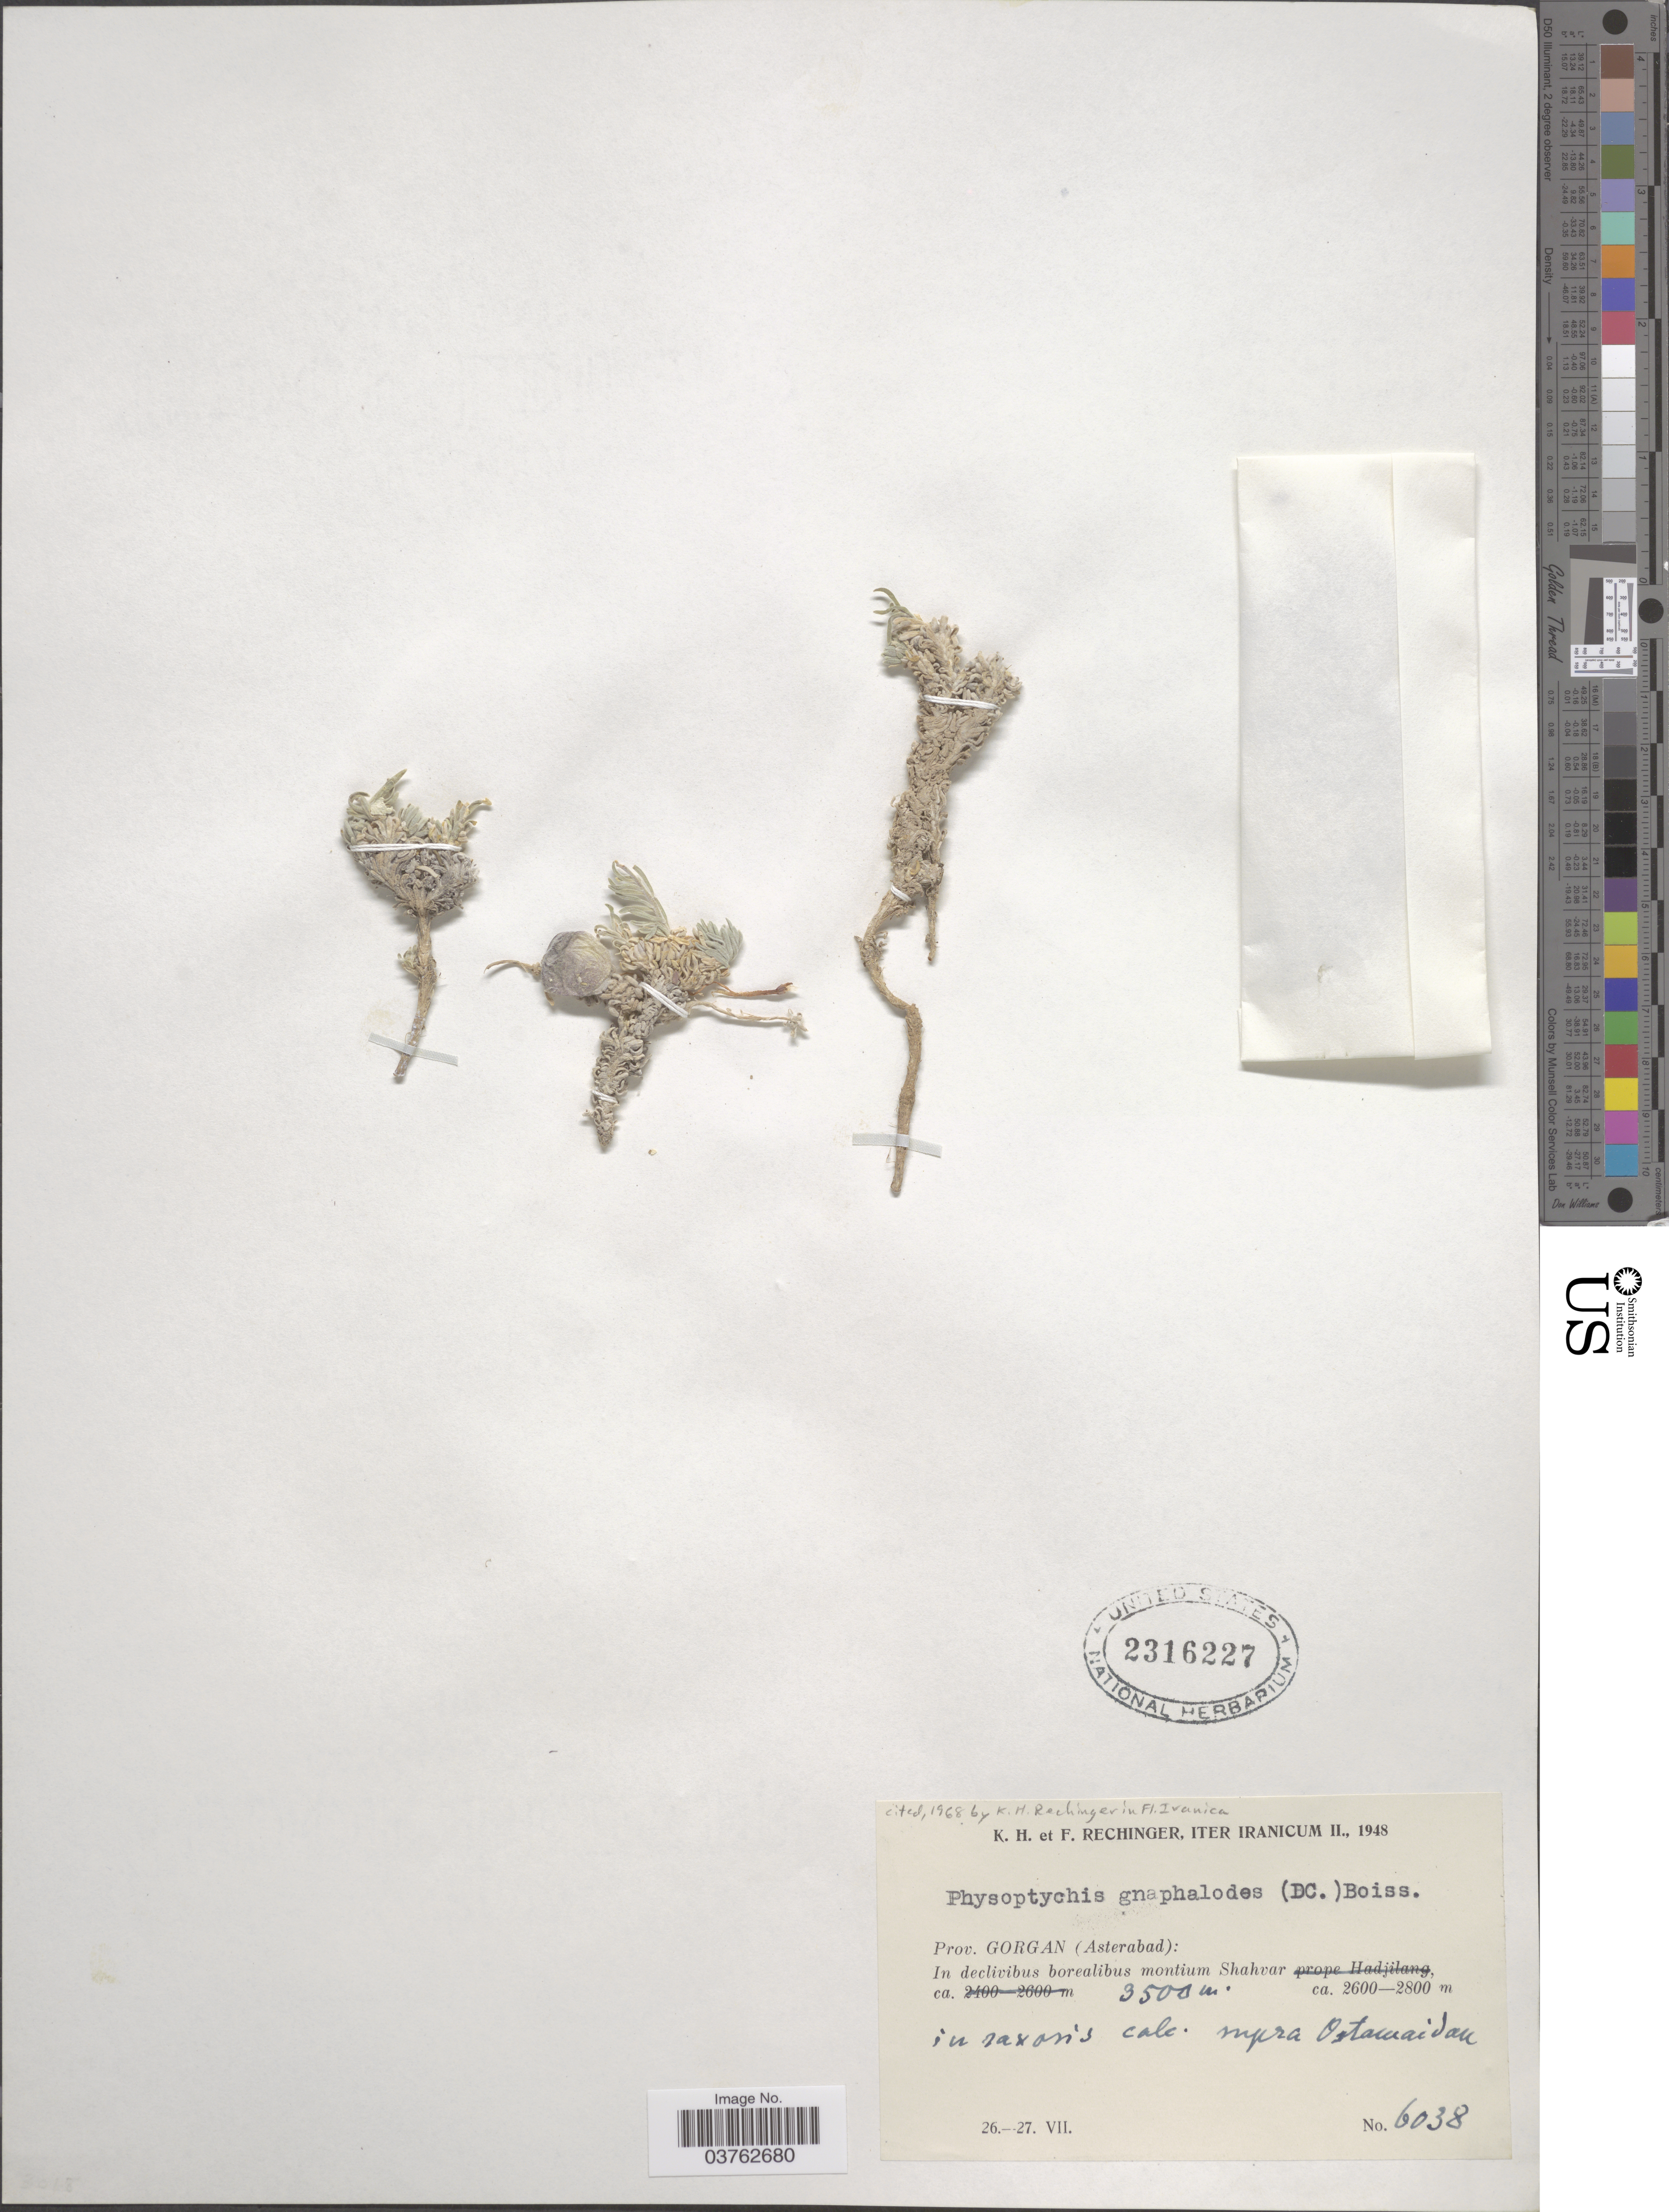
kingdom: Plantae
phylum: Tracheophyta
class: Magnoliopsida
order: Brassicales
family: Brassicaceae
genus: Physoptychis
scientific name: Physoptychis gnaphalodes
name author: (DC.) Boiss.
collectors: K. H. Rechinger & F. Rechinger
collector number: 6038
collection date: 1948-07-26/1948-07-27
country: Iran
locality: Iter Iranicum. Prov. Gorgan (Asterabad): In declivibus borealibus montium Shahvar. In saxosis calc. supra Ostawaidan [interpreted].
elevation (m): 3500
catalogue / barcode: US 2316227